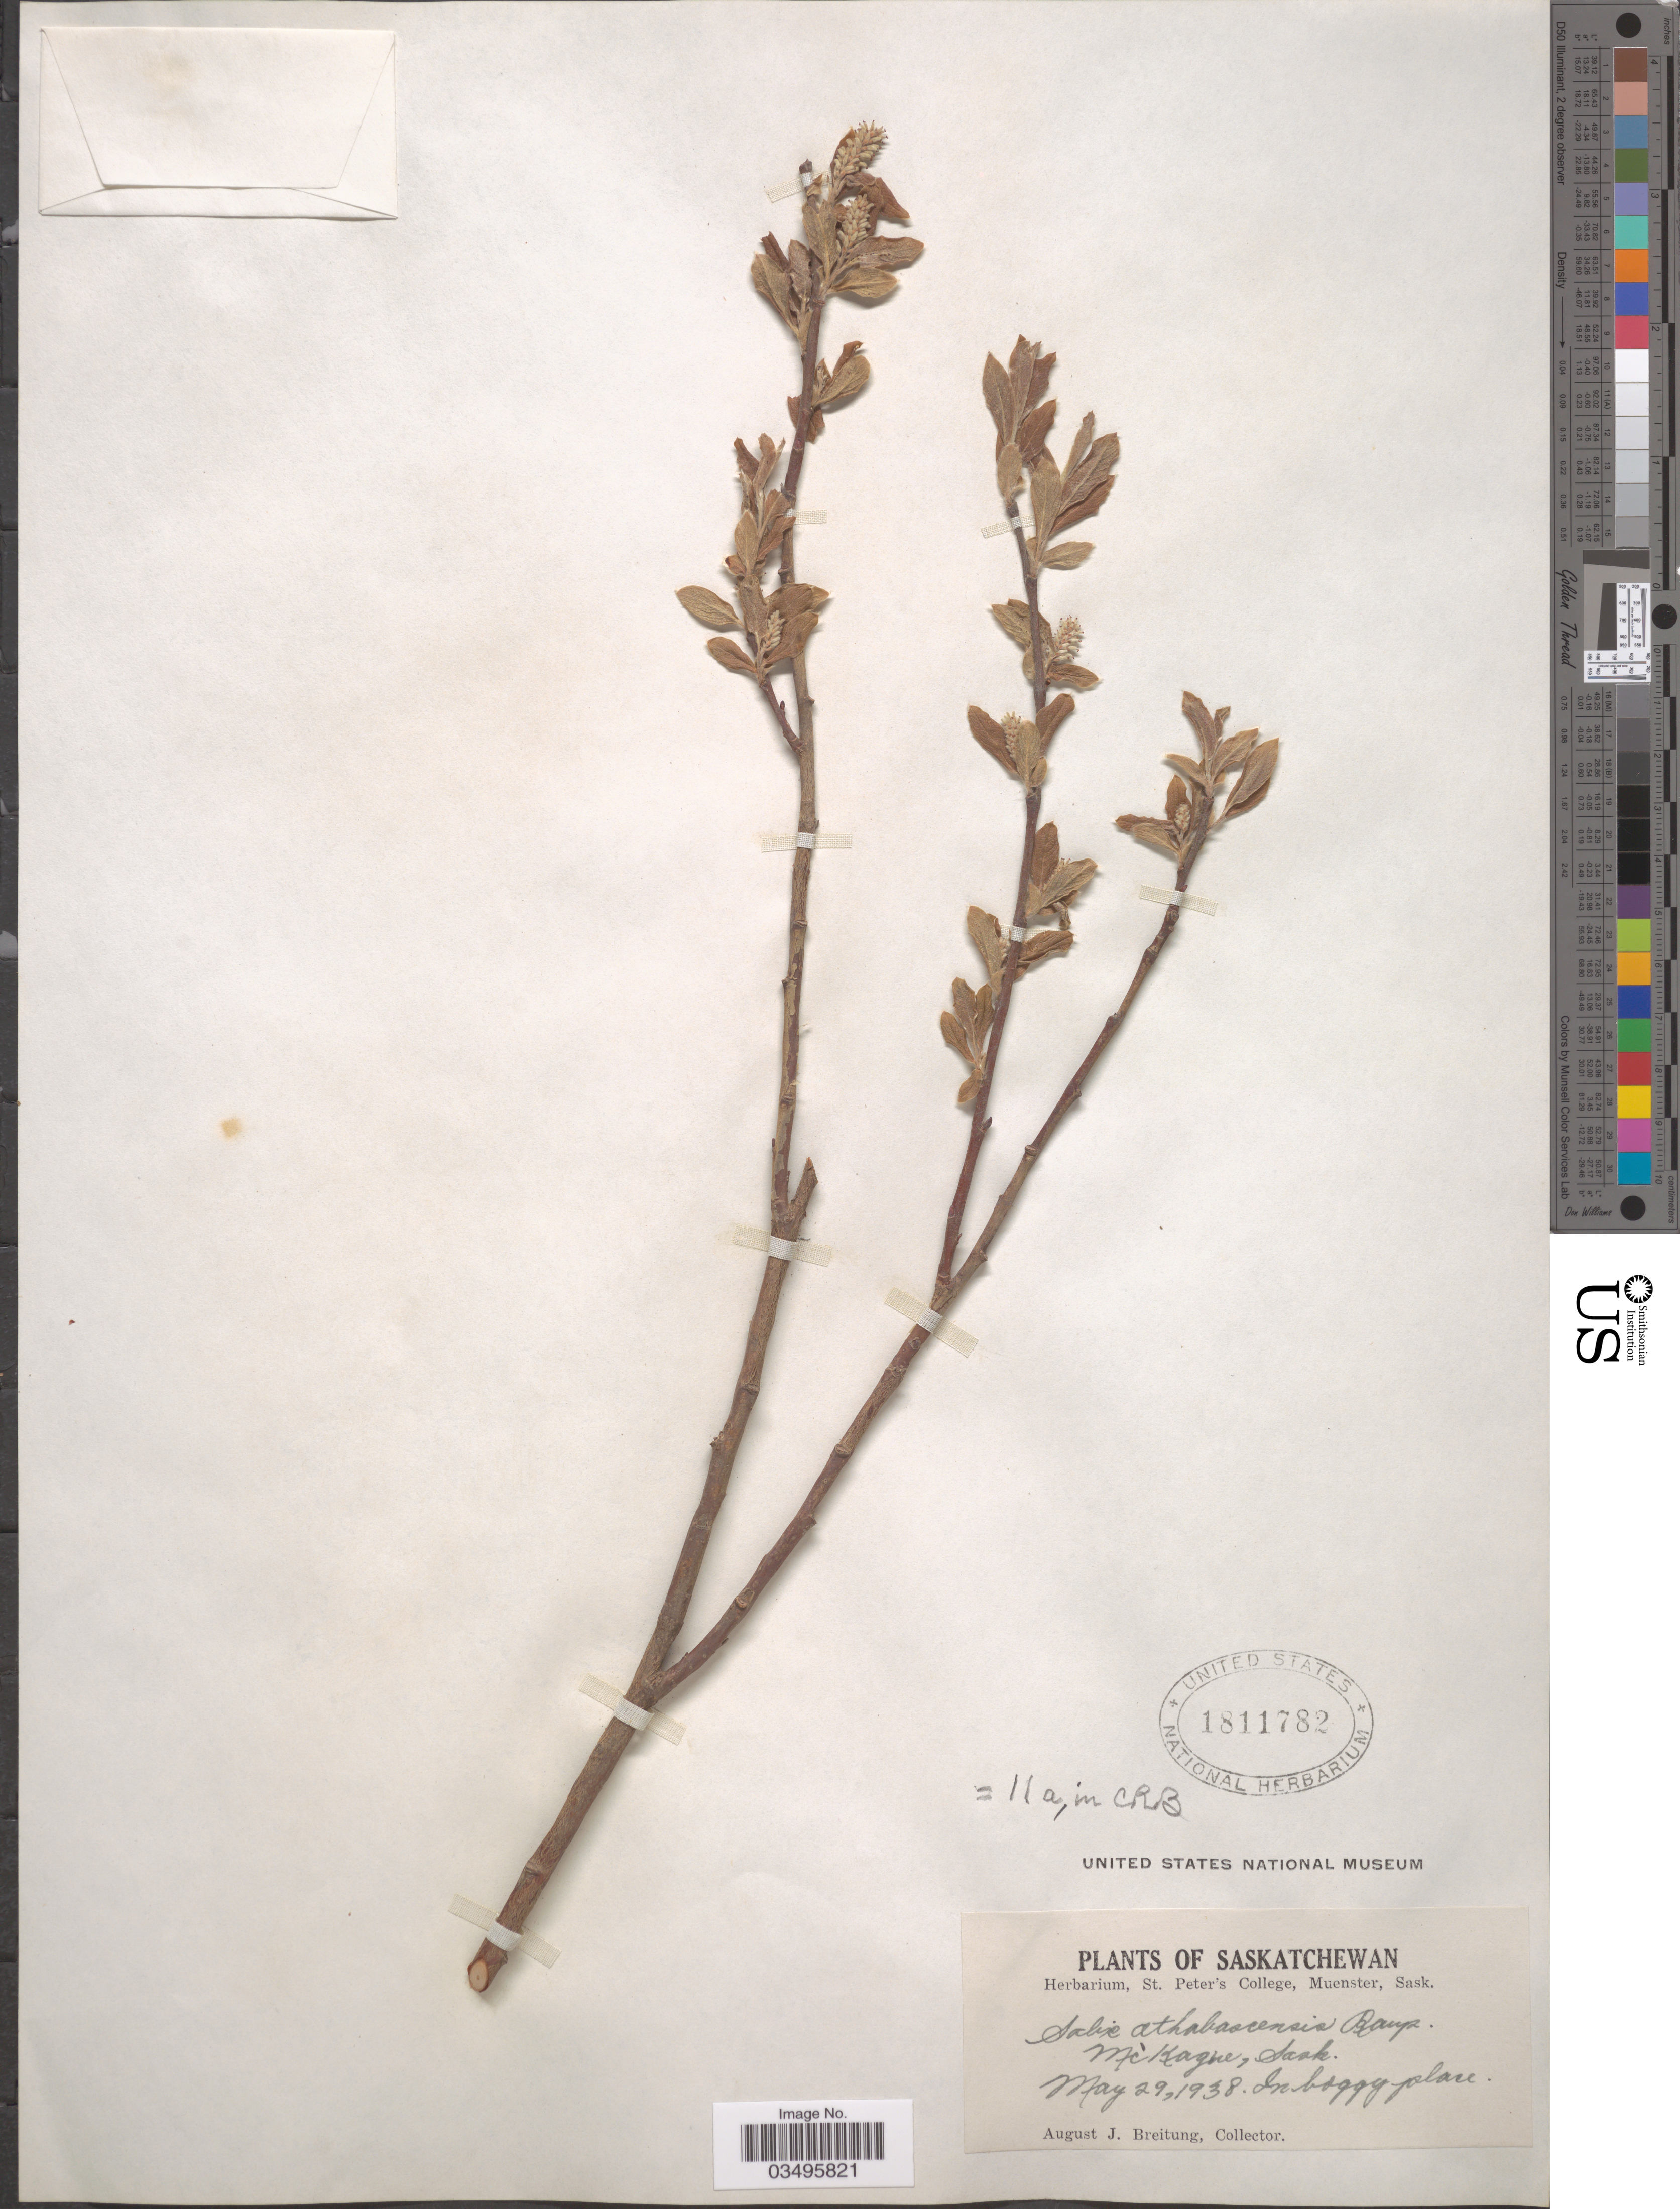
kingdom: Plantae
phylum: Tracheophyta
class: Magnoliopsida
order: Malpighiales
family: Salicaceae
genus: Salix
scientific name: Salix athabascensis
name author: Raup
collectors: A. Breitung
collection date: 1938-05-29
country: Canada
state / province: Saskatchewan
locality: McKague.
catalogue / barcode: US 1811782